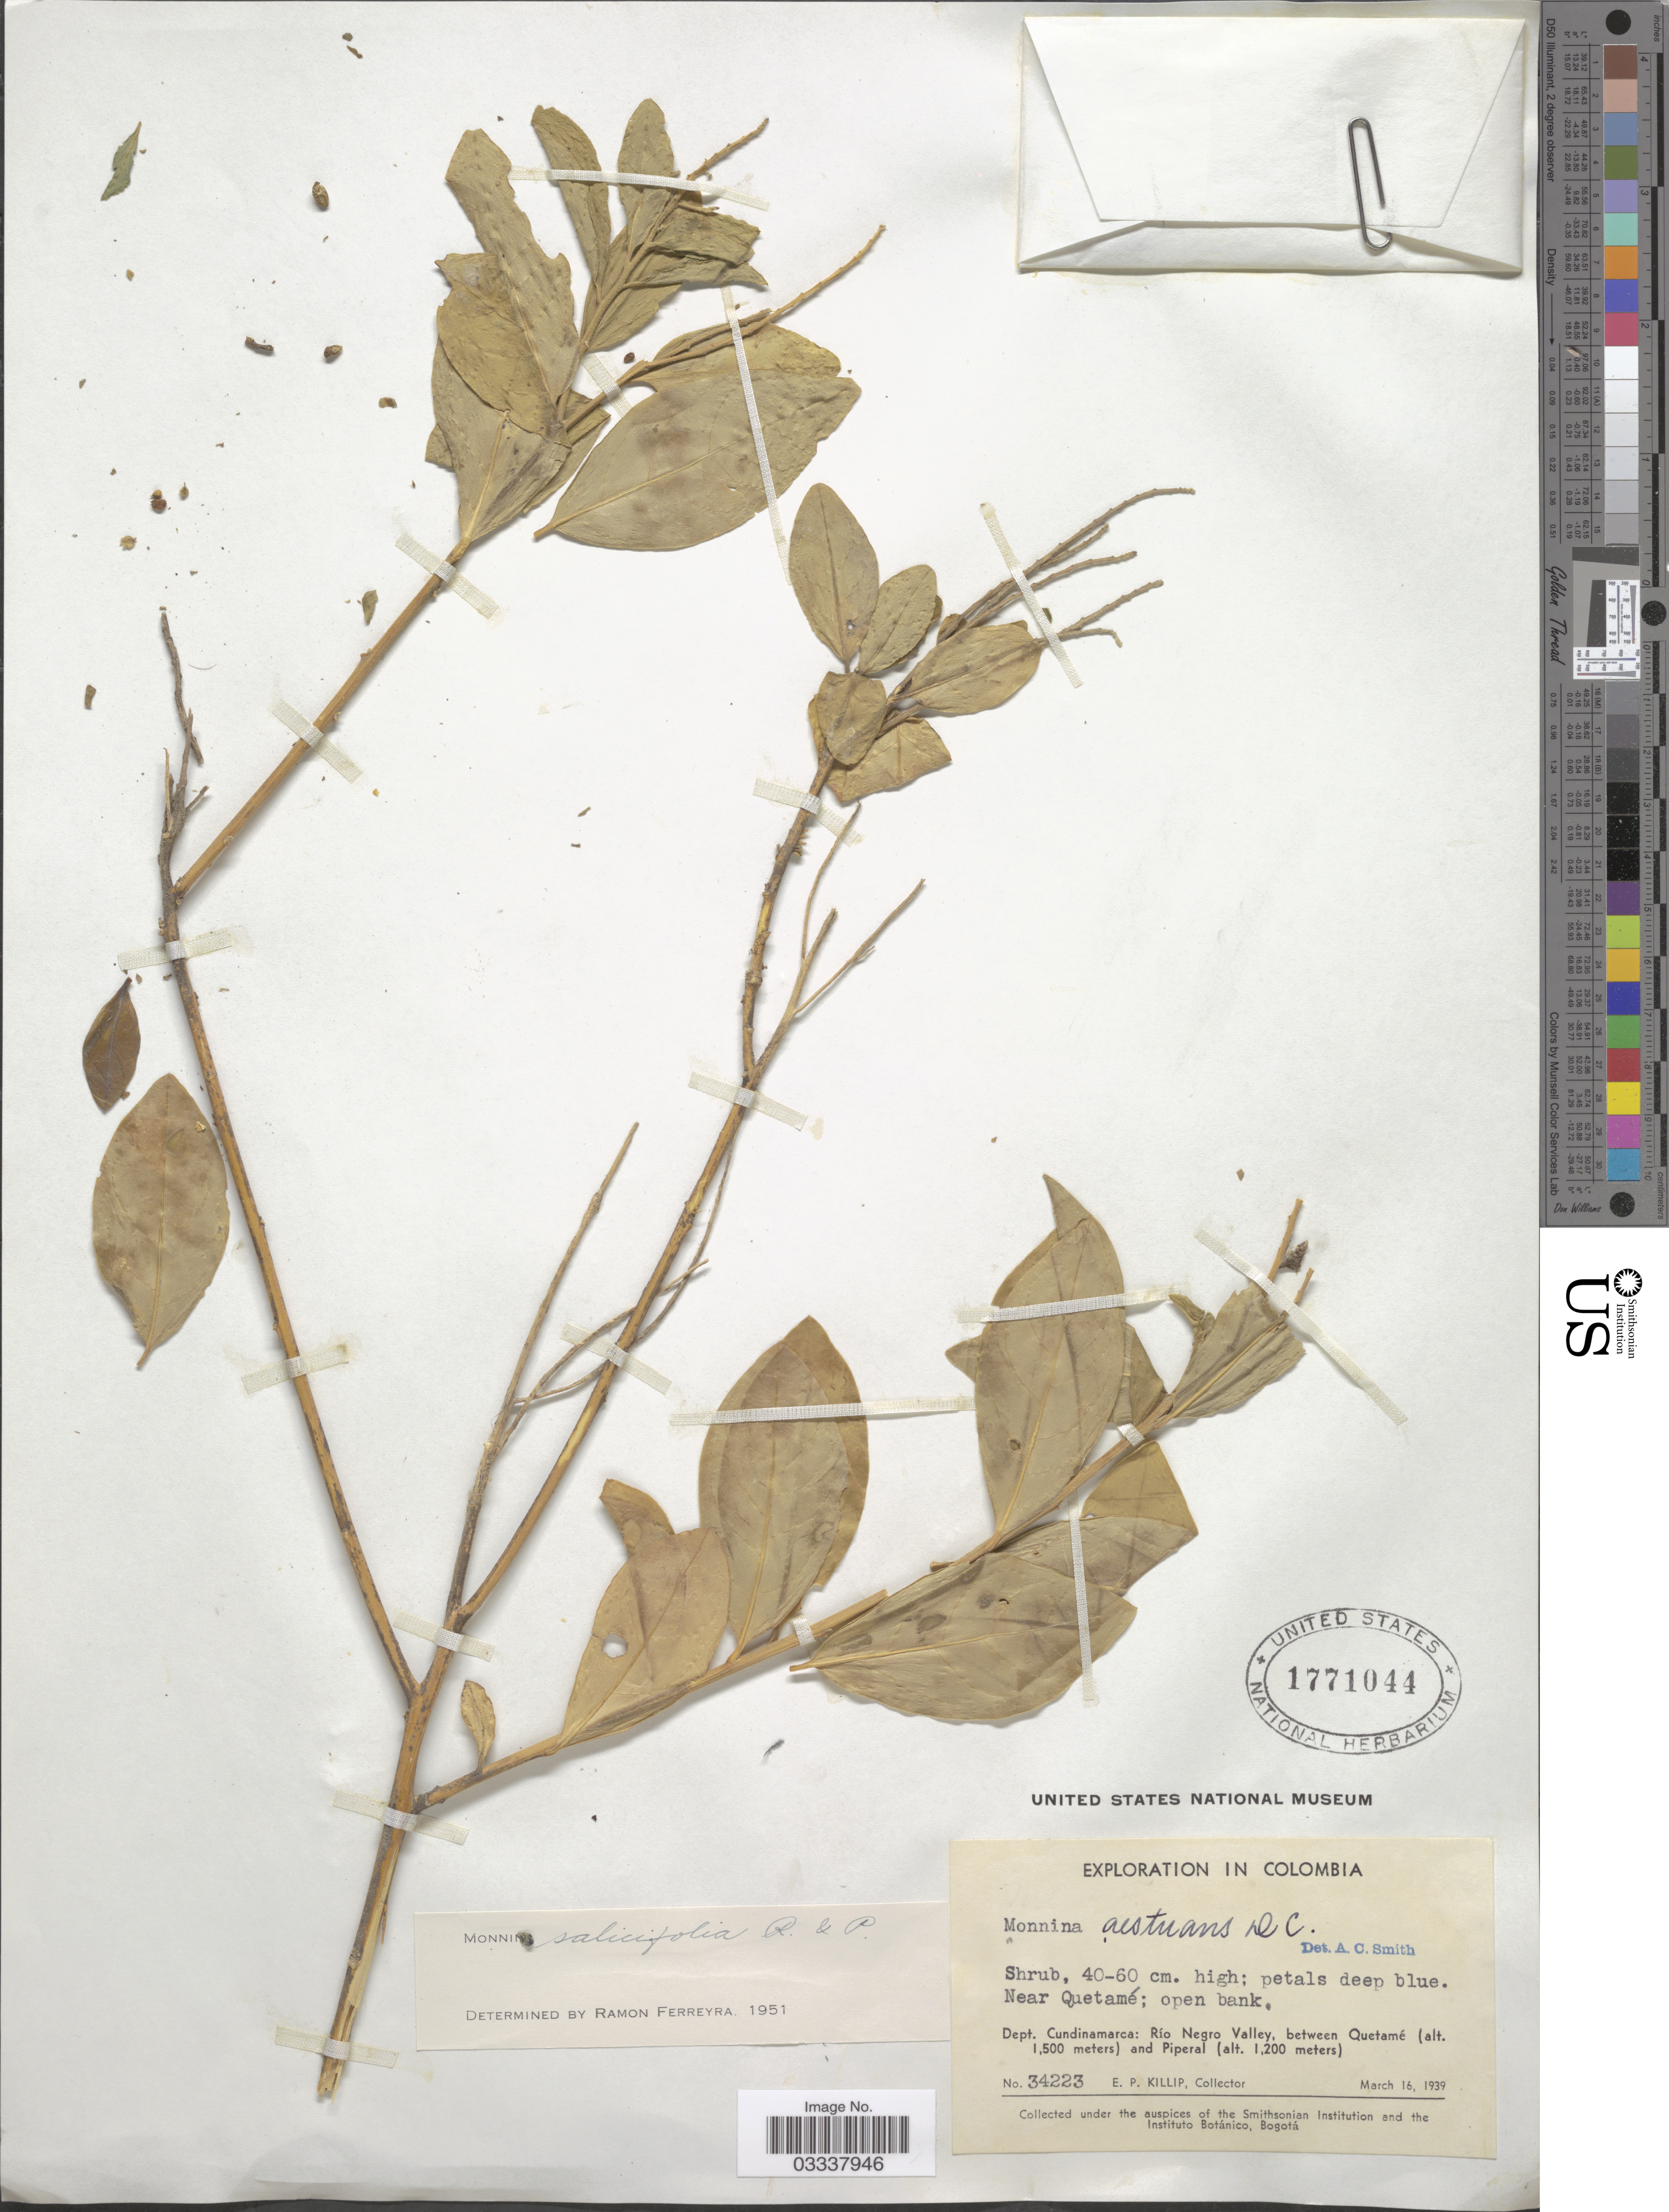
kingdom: Plantae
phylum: Tracheophyta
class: Magnoliopsida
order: Fabales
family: Polygalaceae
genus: Monnina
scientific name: Monnina salicifolia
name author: Ruiz & Pav.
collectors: E. P. Killip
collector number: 34223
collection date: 1939-03-16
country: Colombia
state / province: Cundinamarca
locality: Near Quetamé, Dept. Cundinamarca: Río Negro Valley, between Quetamé and Piperal.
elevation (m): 1200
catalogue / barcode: US 1771044